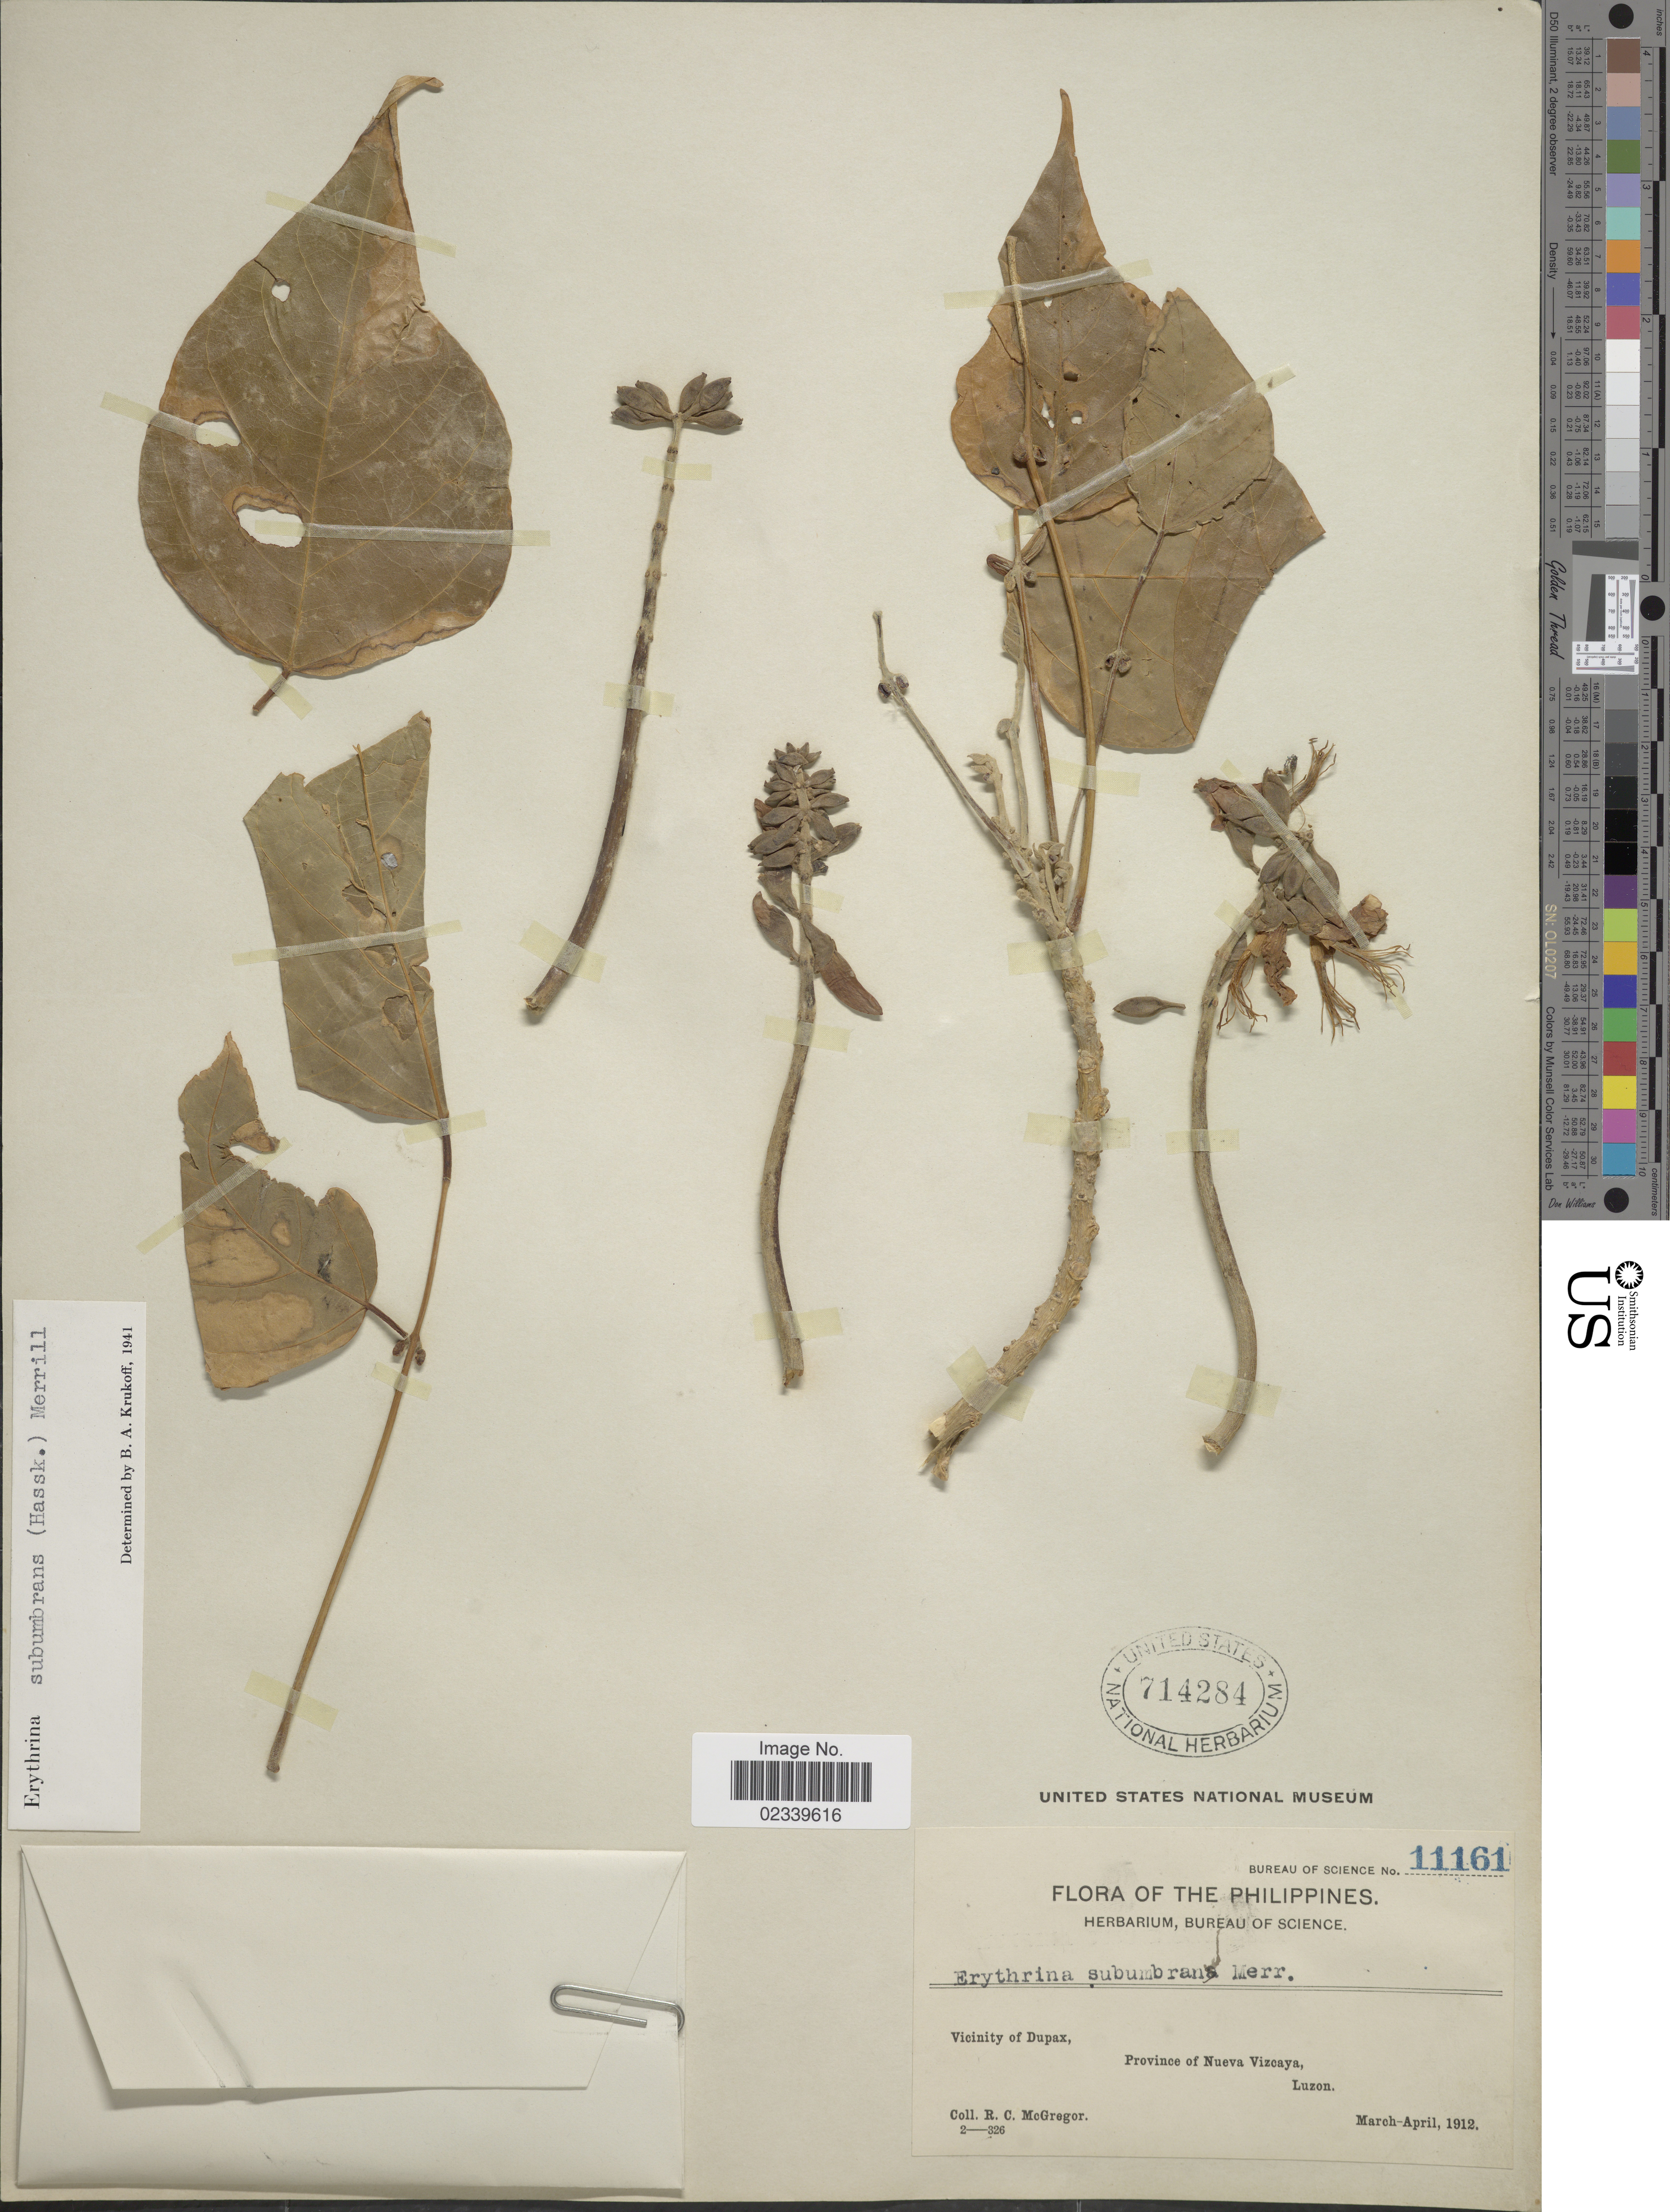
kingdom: Plantae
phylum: Tracheophyta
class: Magnoliopsida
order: Fabales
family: Fabaceae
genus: Erythrina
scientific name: Erythrina subumbrans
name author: (Hassk.) Merr.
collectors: R. C. McGregor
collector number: Bureau of Science 11161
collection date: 1912-03/1912-04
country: Philippines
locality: Vicinity of Dupax, Province of Nueva Vizcaya, Luzon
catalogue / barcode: US 714284